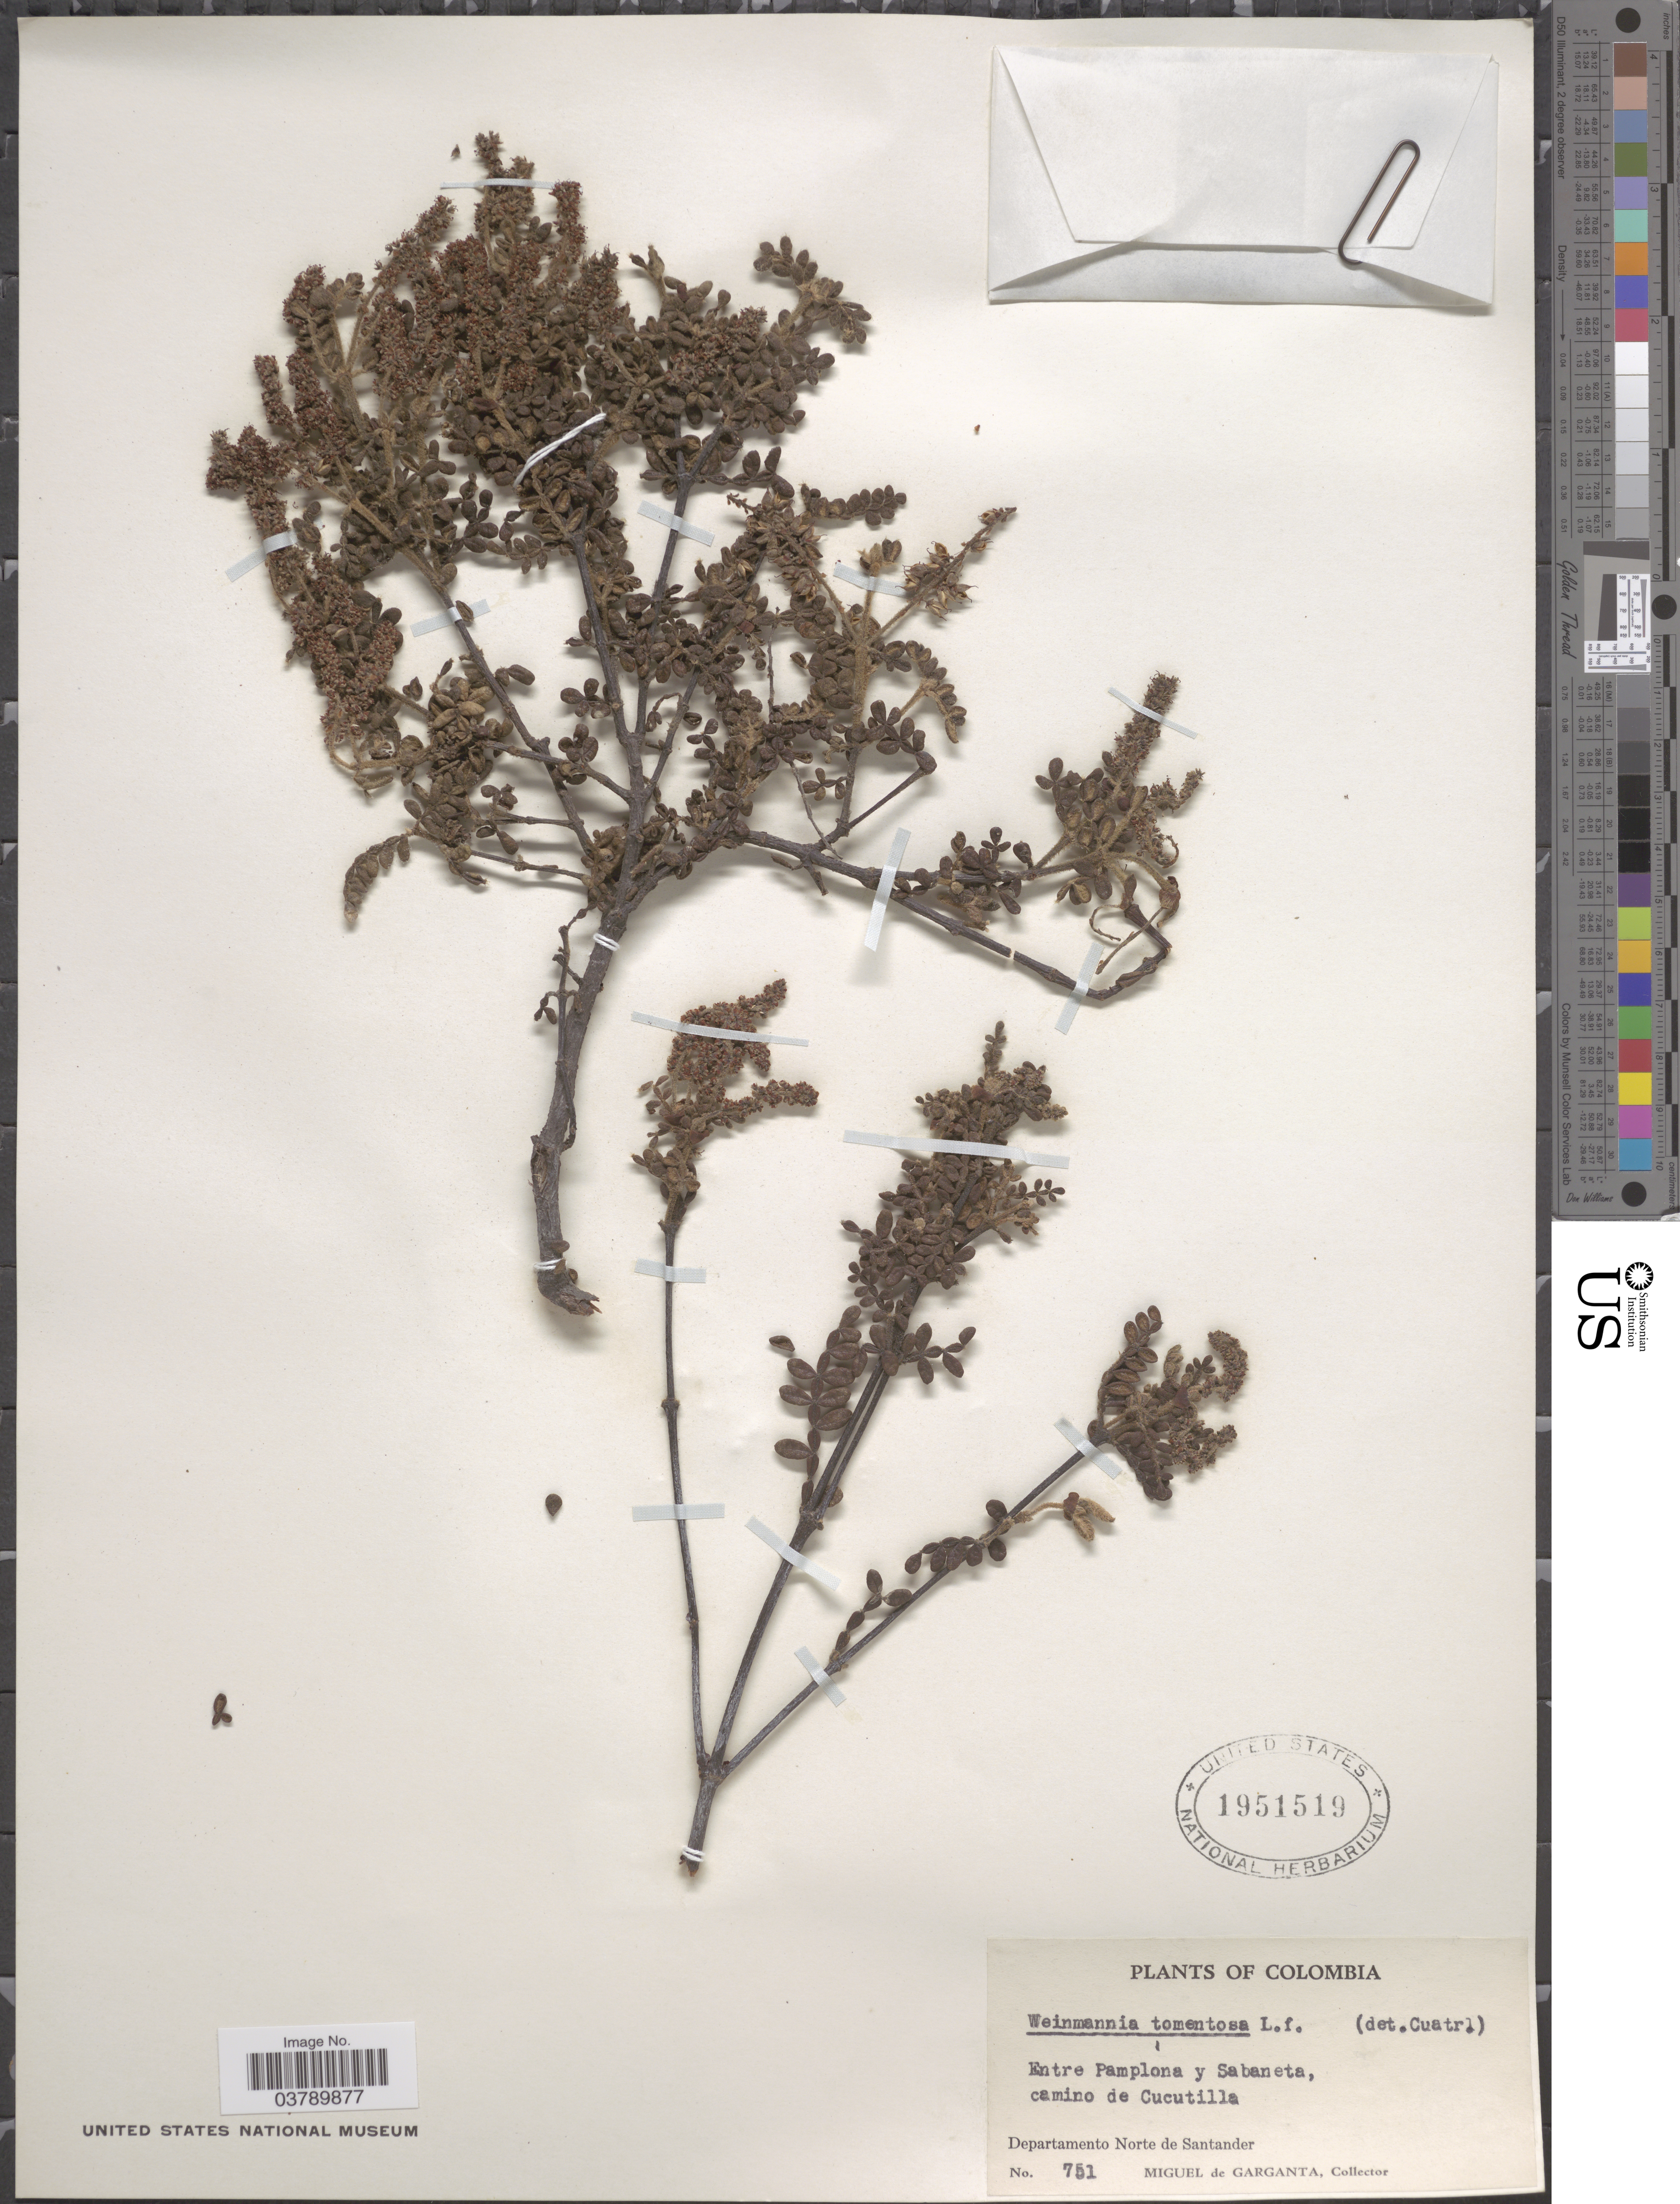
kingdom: Plantae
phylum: Tracheophyta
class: Magnoliopsida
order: Oxalidales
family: Cunoniaceae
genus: Weinmannia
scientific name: Weinmannia tomentosa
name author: L.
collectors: M. Garganta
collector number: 751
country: Colombia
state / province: Norte de Santander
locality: Entre Pamplona y Sabaneta, camino de Cucutilla. Departamento Norte de Santander.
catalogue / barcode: US 1951519